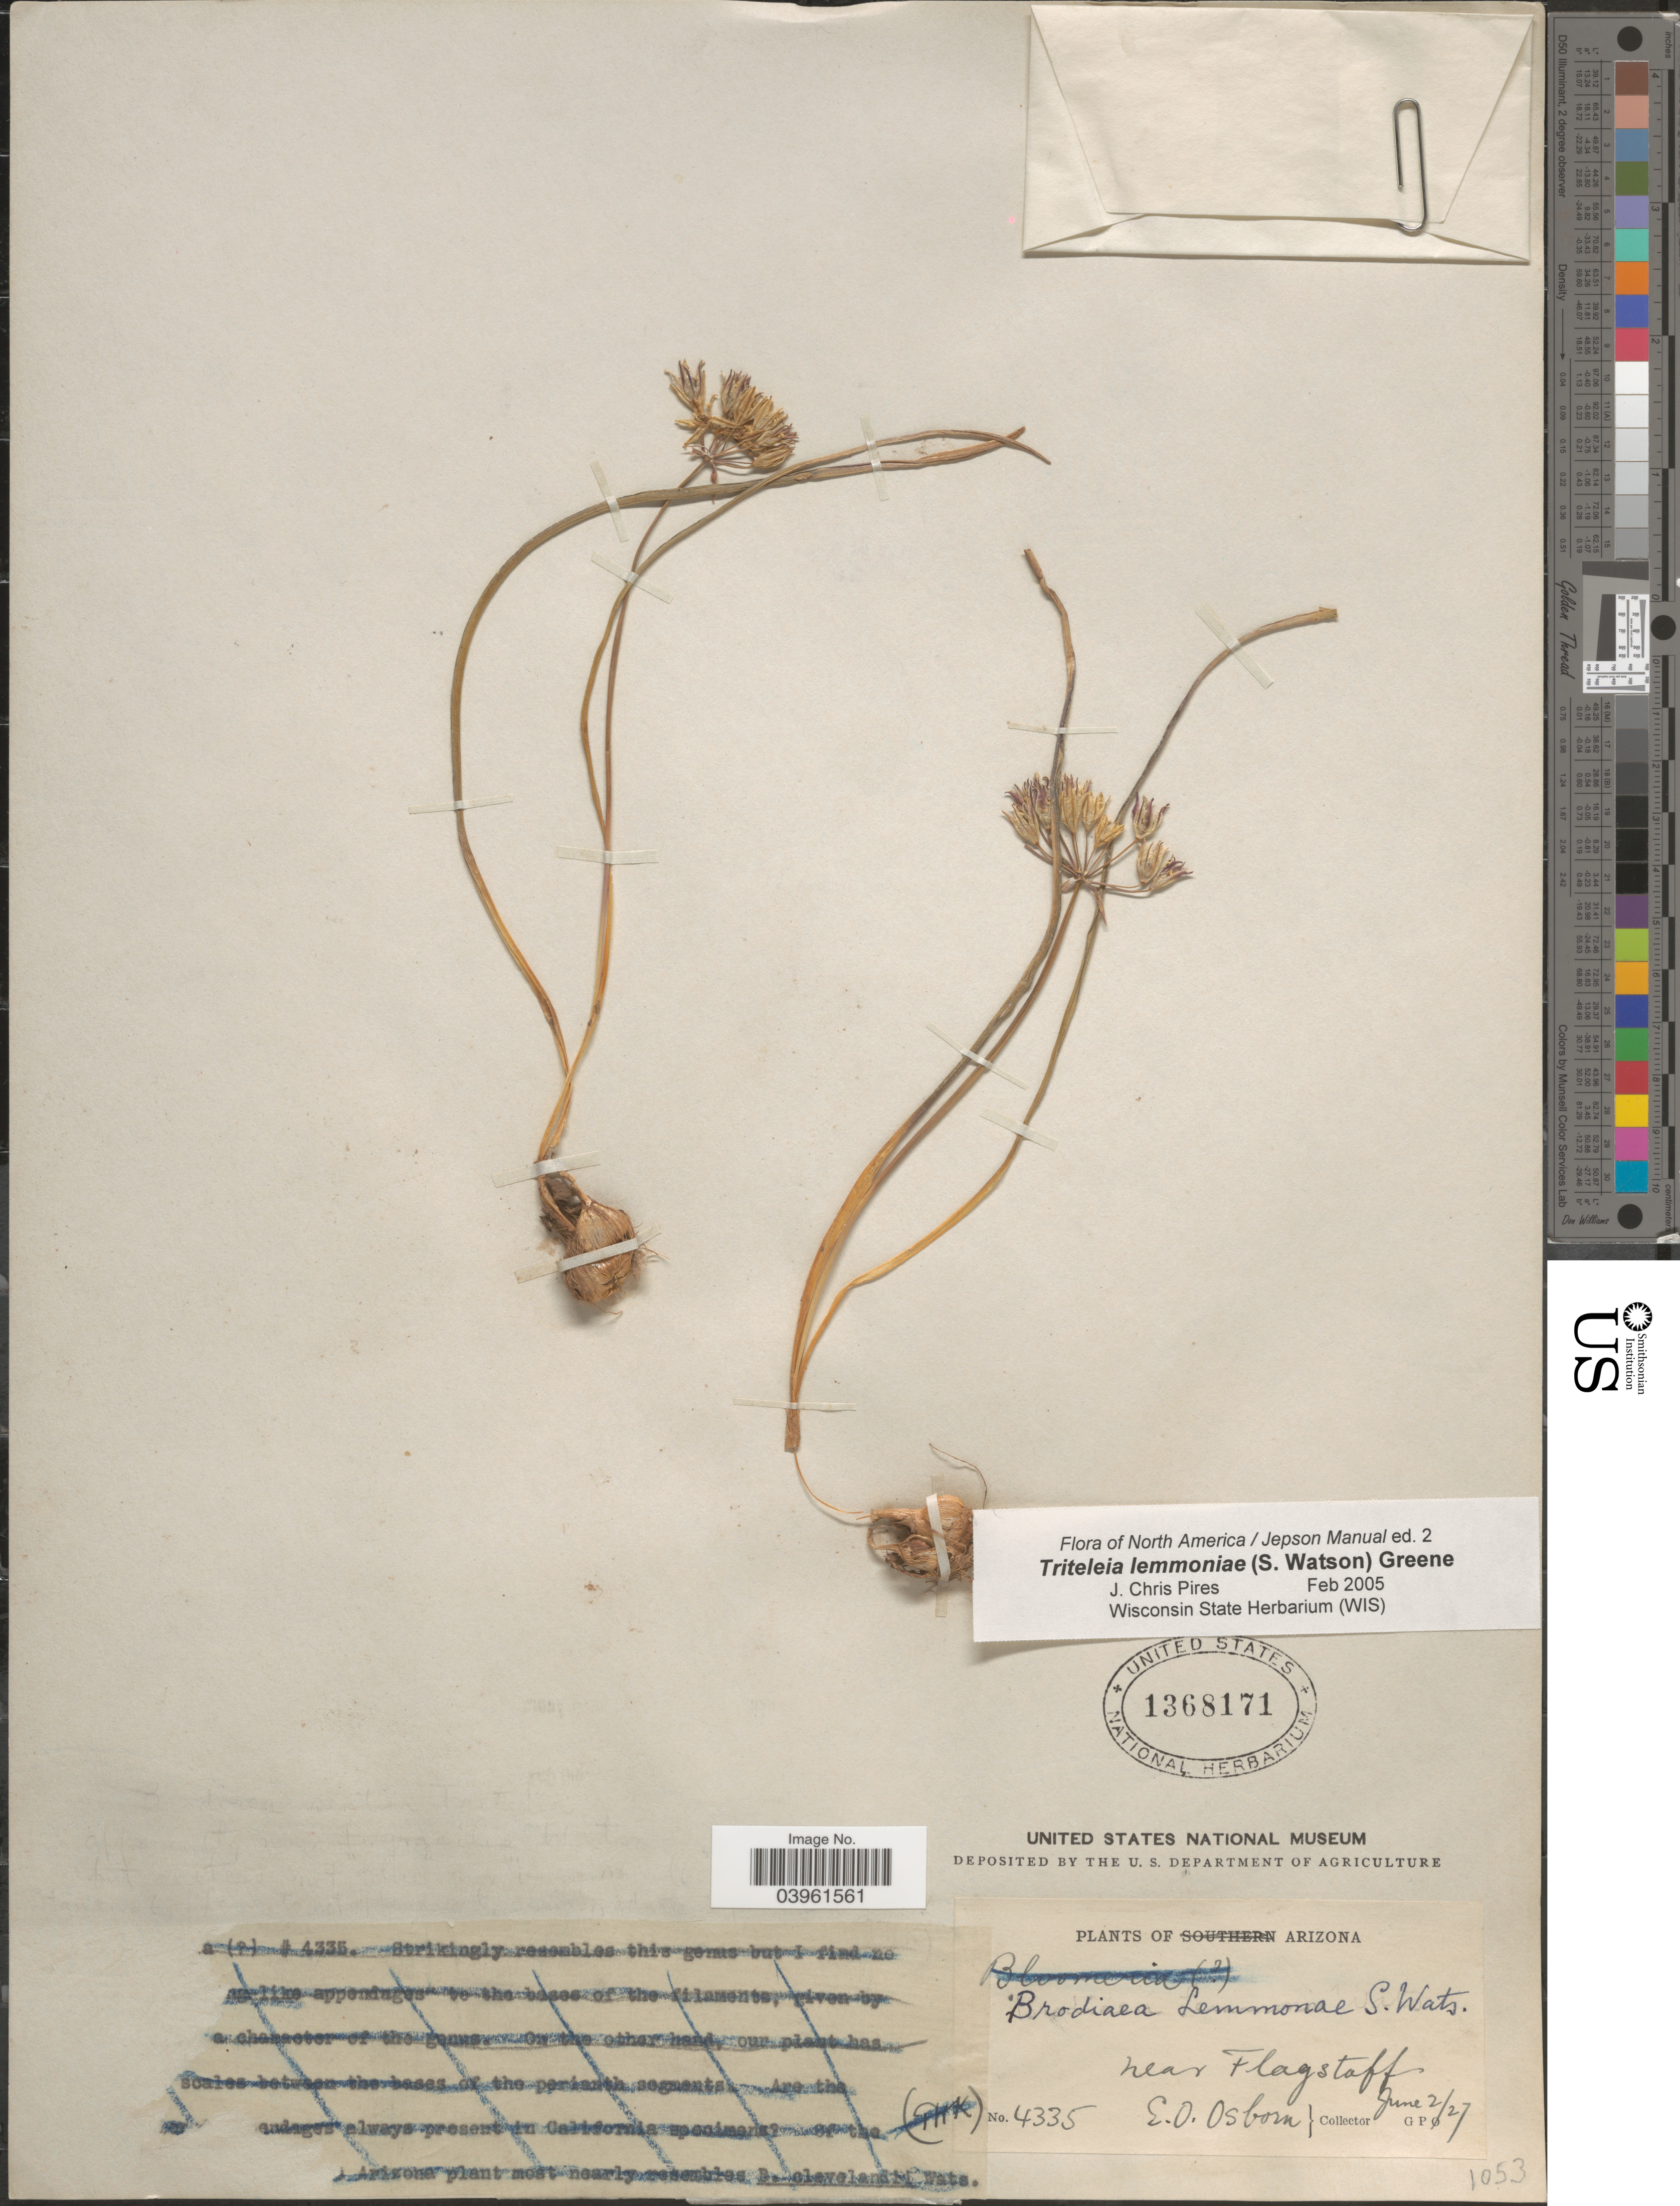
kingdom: Plantae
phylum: Tracheophyta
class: Liliopsida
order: Asparagales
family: Asparagaceae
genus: Triteleia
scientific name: Triteleia lemmoniae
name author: (S. Watson) Greene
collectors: E. Osborn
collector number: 4335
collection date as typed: Transcribed d/m/y: 2/6/27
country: United States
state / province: Arizona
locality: Near Flagstaff.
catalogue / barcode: US 1368171